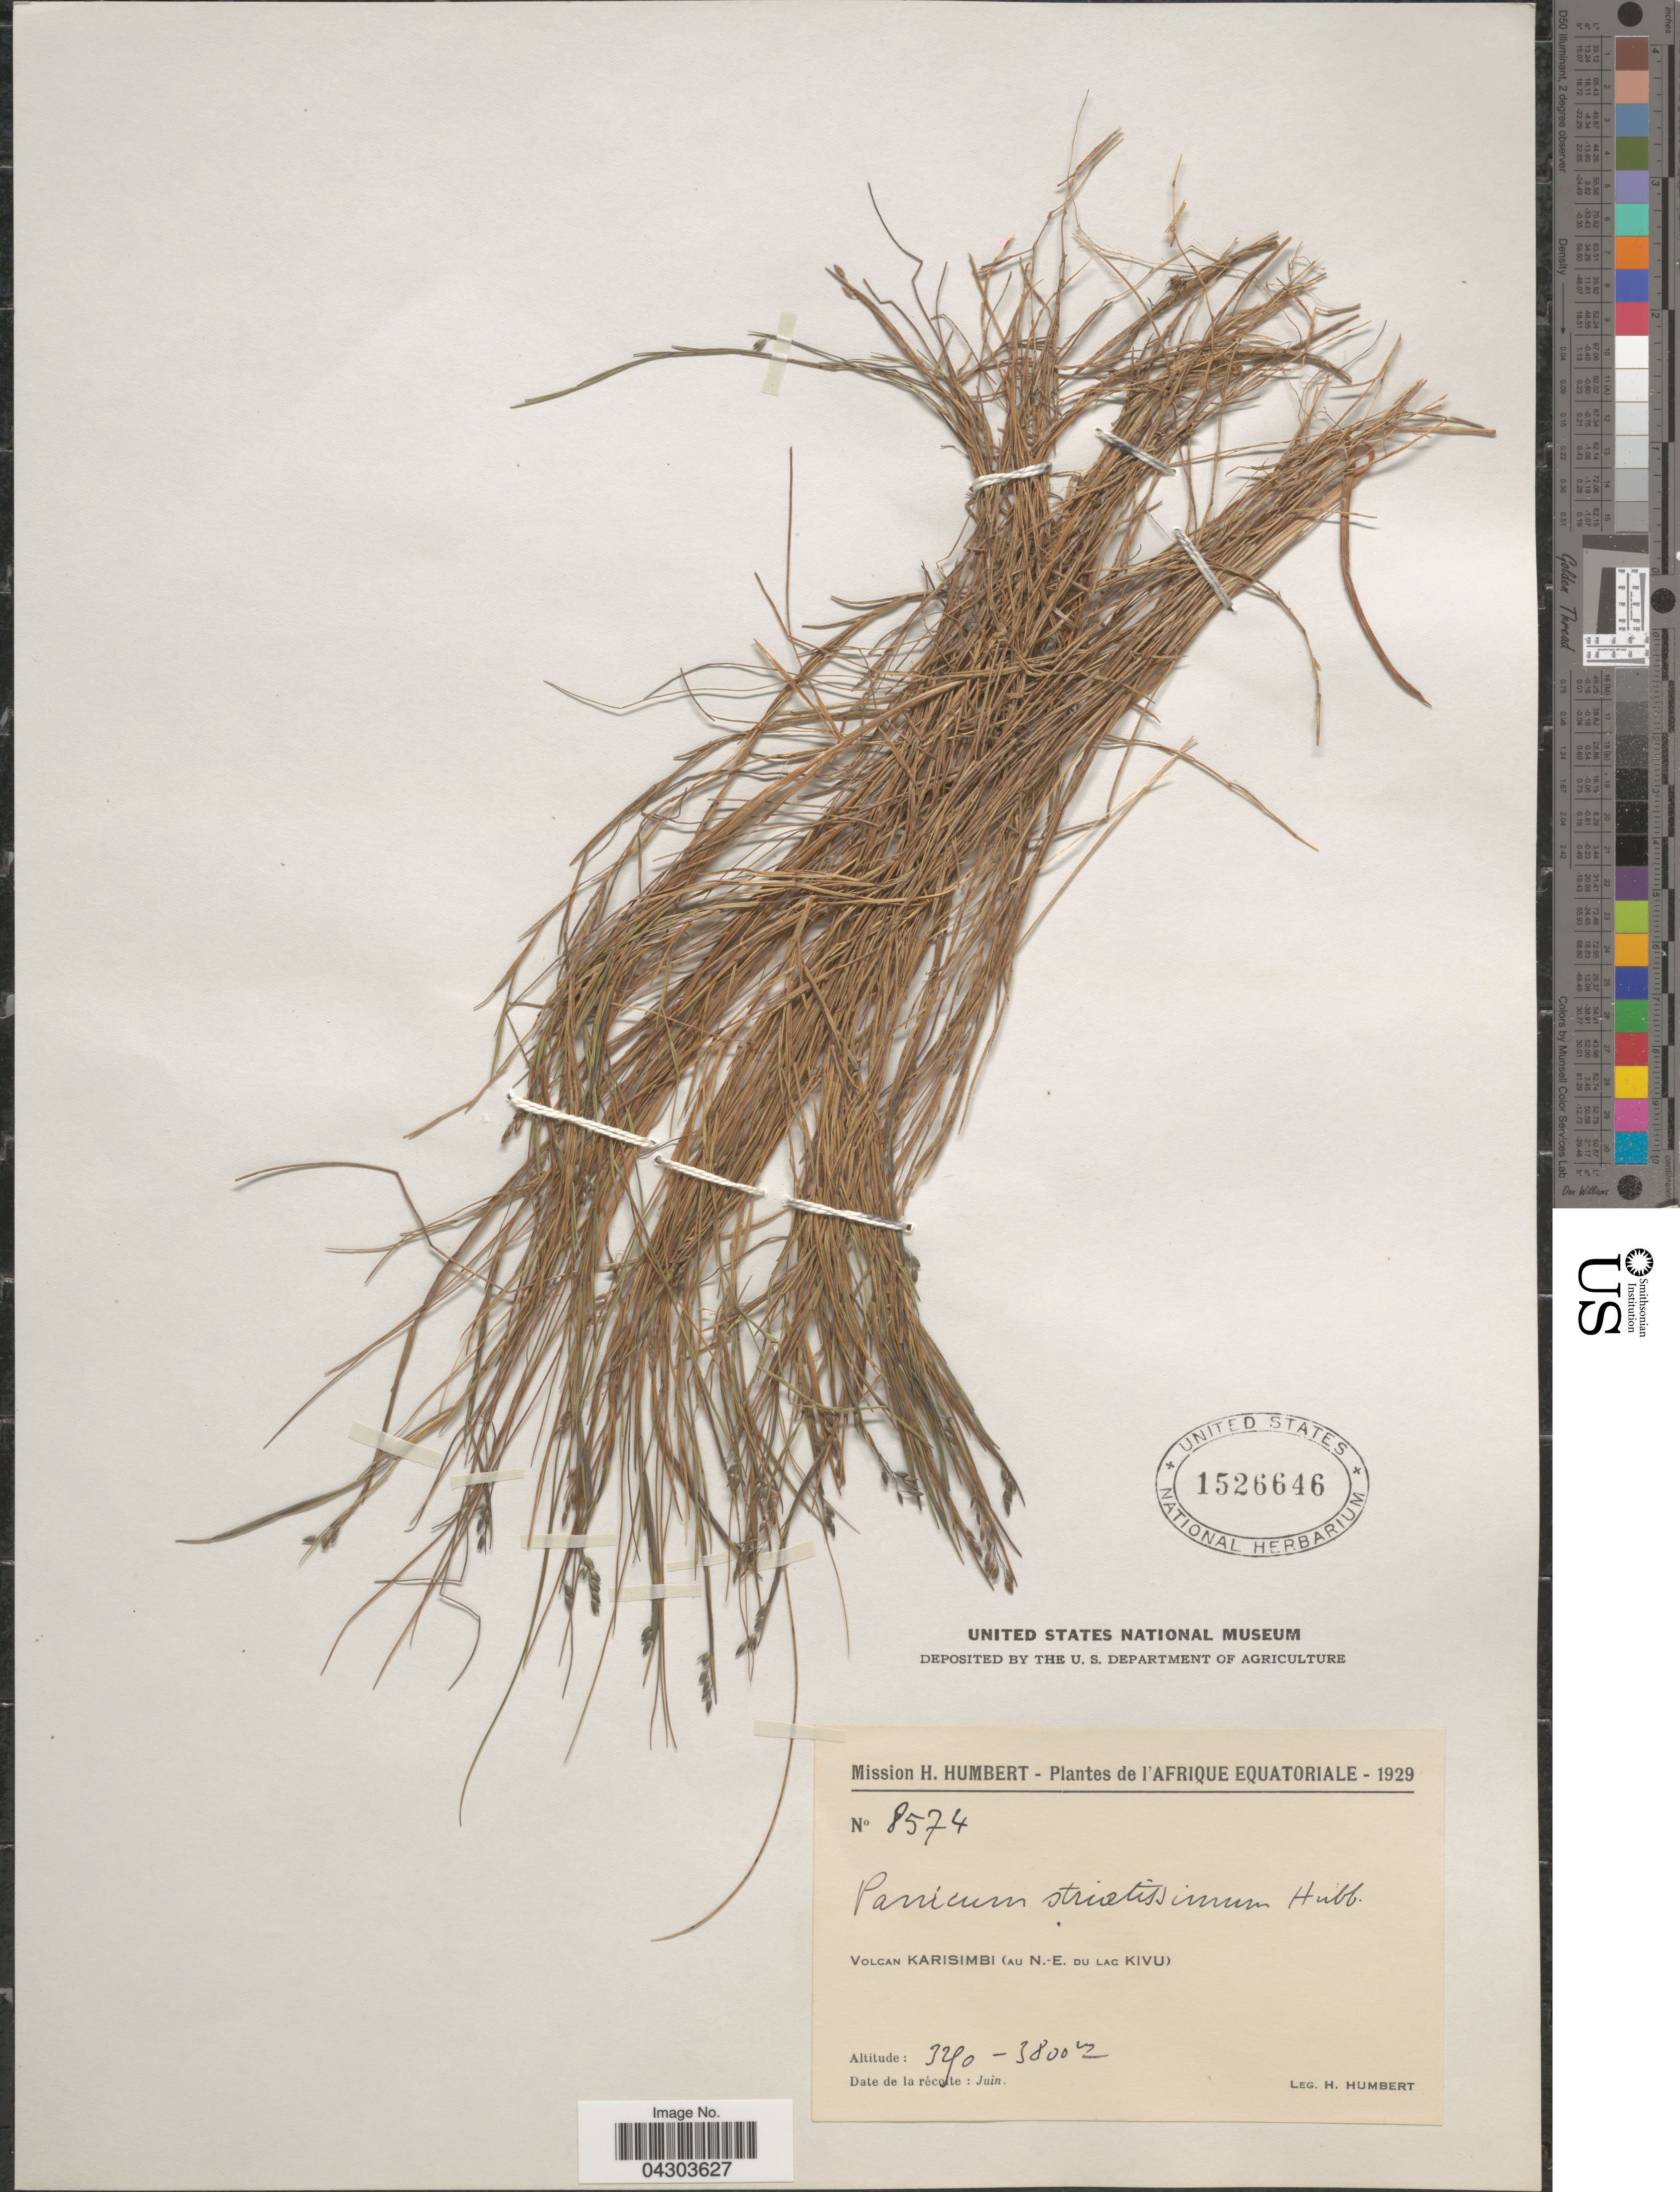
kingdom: Plantae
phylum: Tracheophyta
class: Liliopsida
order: Poales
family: Poaceae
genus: Panicum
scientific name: Panicum eickii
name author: Mez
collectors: H. Humbert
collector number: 8574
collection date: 1929-06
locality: Mission H. Humbert-Plantes de l'Afrique Equatoriale-1929. Volcan Karisimbi (au N.-E. du Lac Kivu).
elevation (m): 3250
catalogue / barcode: US 1526646